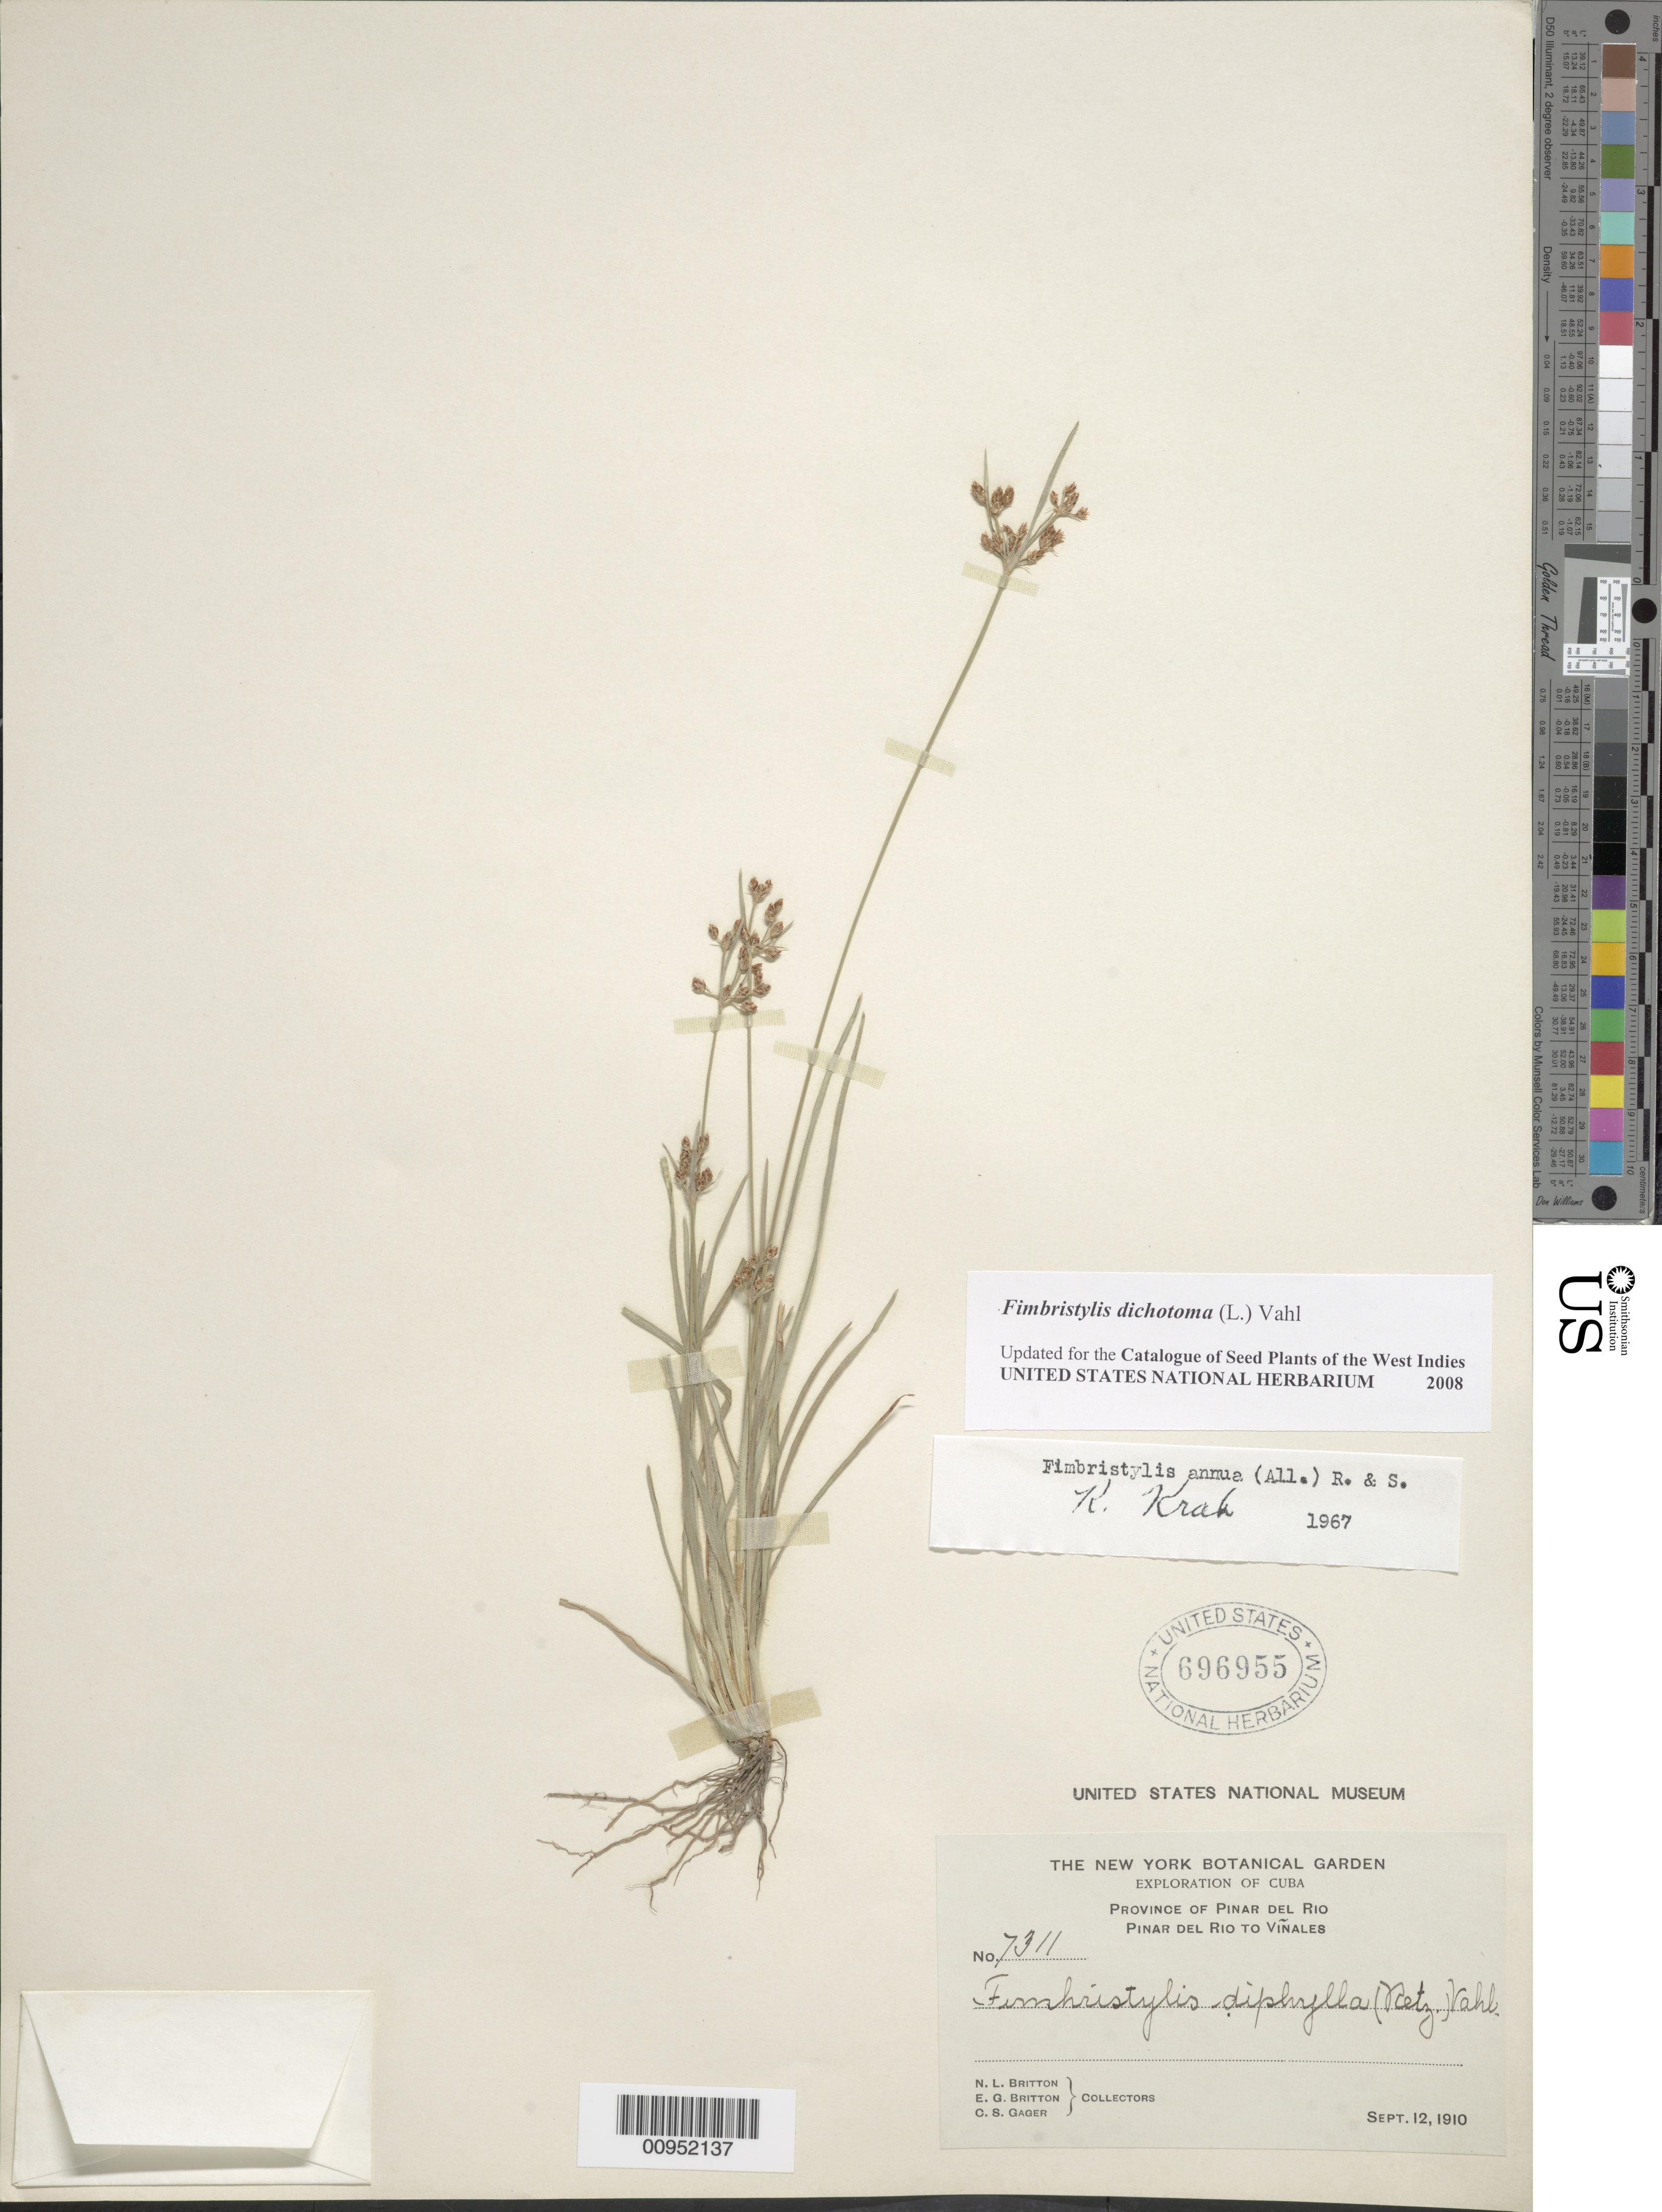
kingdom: Plantae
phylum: Tracheophyta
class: Liliopsida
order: Poales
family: Cyperaceae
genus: Fimbristylis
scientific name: Fimbristylis dichotoma subsp. dichotoma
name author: (L.) Vahl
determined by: Strong, M. T., (US), Smithsonian Institution - National Museum of Natural History (UNITED STATES)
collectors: N. Britton, E. G. Britton & C. Gager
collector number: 7311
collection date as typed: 12 Sep 1910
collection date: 1910-09-12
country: Cuba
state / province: Pinar del Rio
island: Cuba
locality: Pinar del Rio to Viñales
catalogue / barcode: US 696955